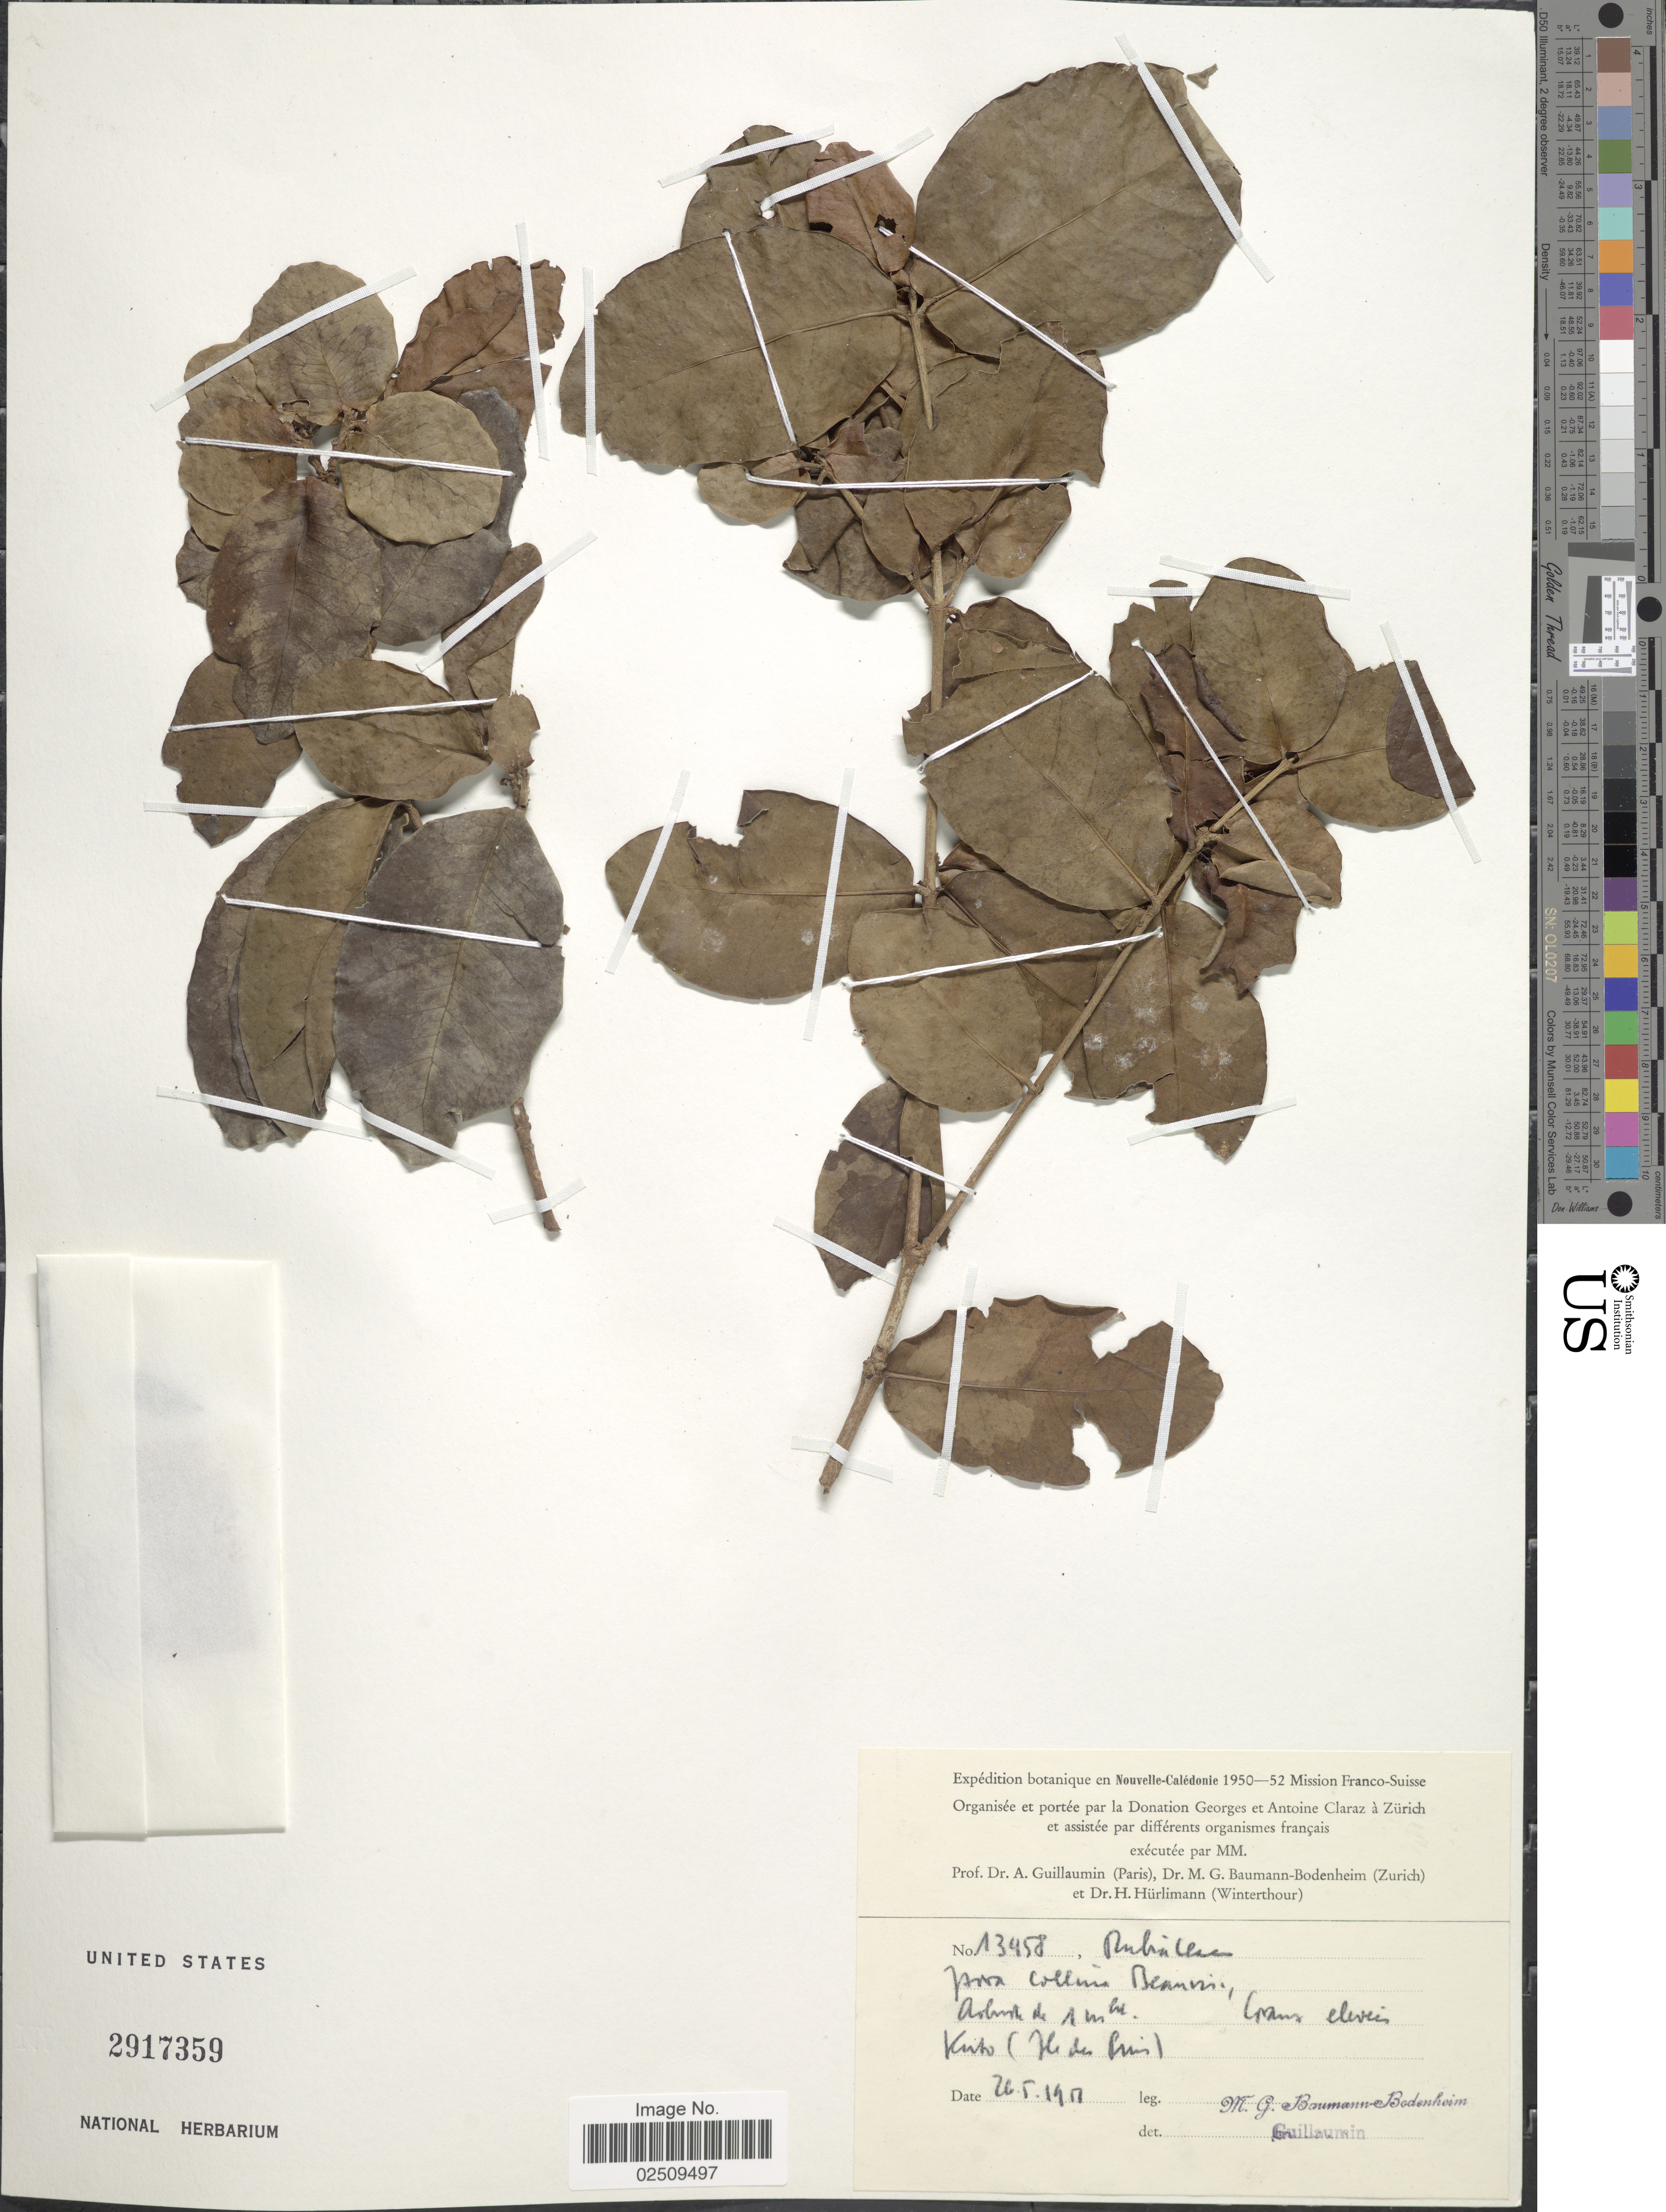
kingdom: Plantae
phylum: Tracheophyta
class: Magnoliopsida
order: Gentianales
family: Rubiaceae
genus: Ixora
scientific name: Ixora collina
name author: (Montrouz.) Beauvis.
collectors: M. G. Baumann-Bodenheim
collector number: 13458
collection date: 1950-05-26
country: New Caledonia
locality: Kinto (Ile des Pines)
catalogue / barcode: US 2917359